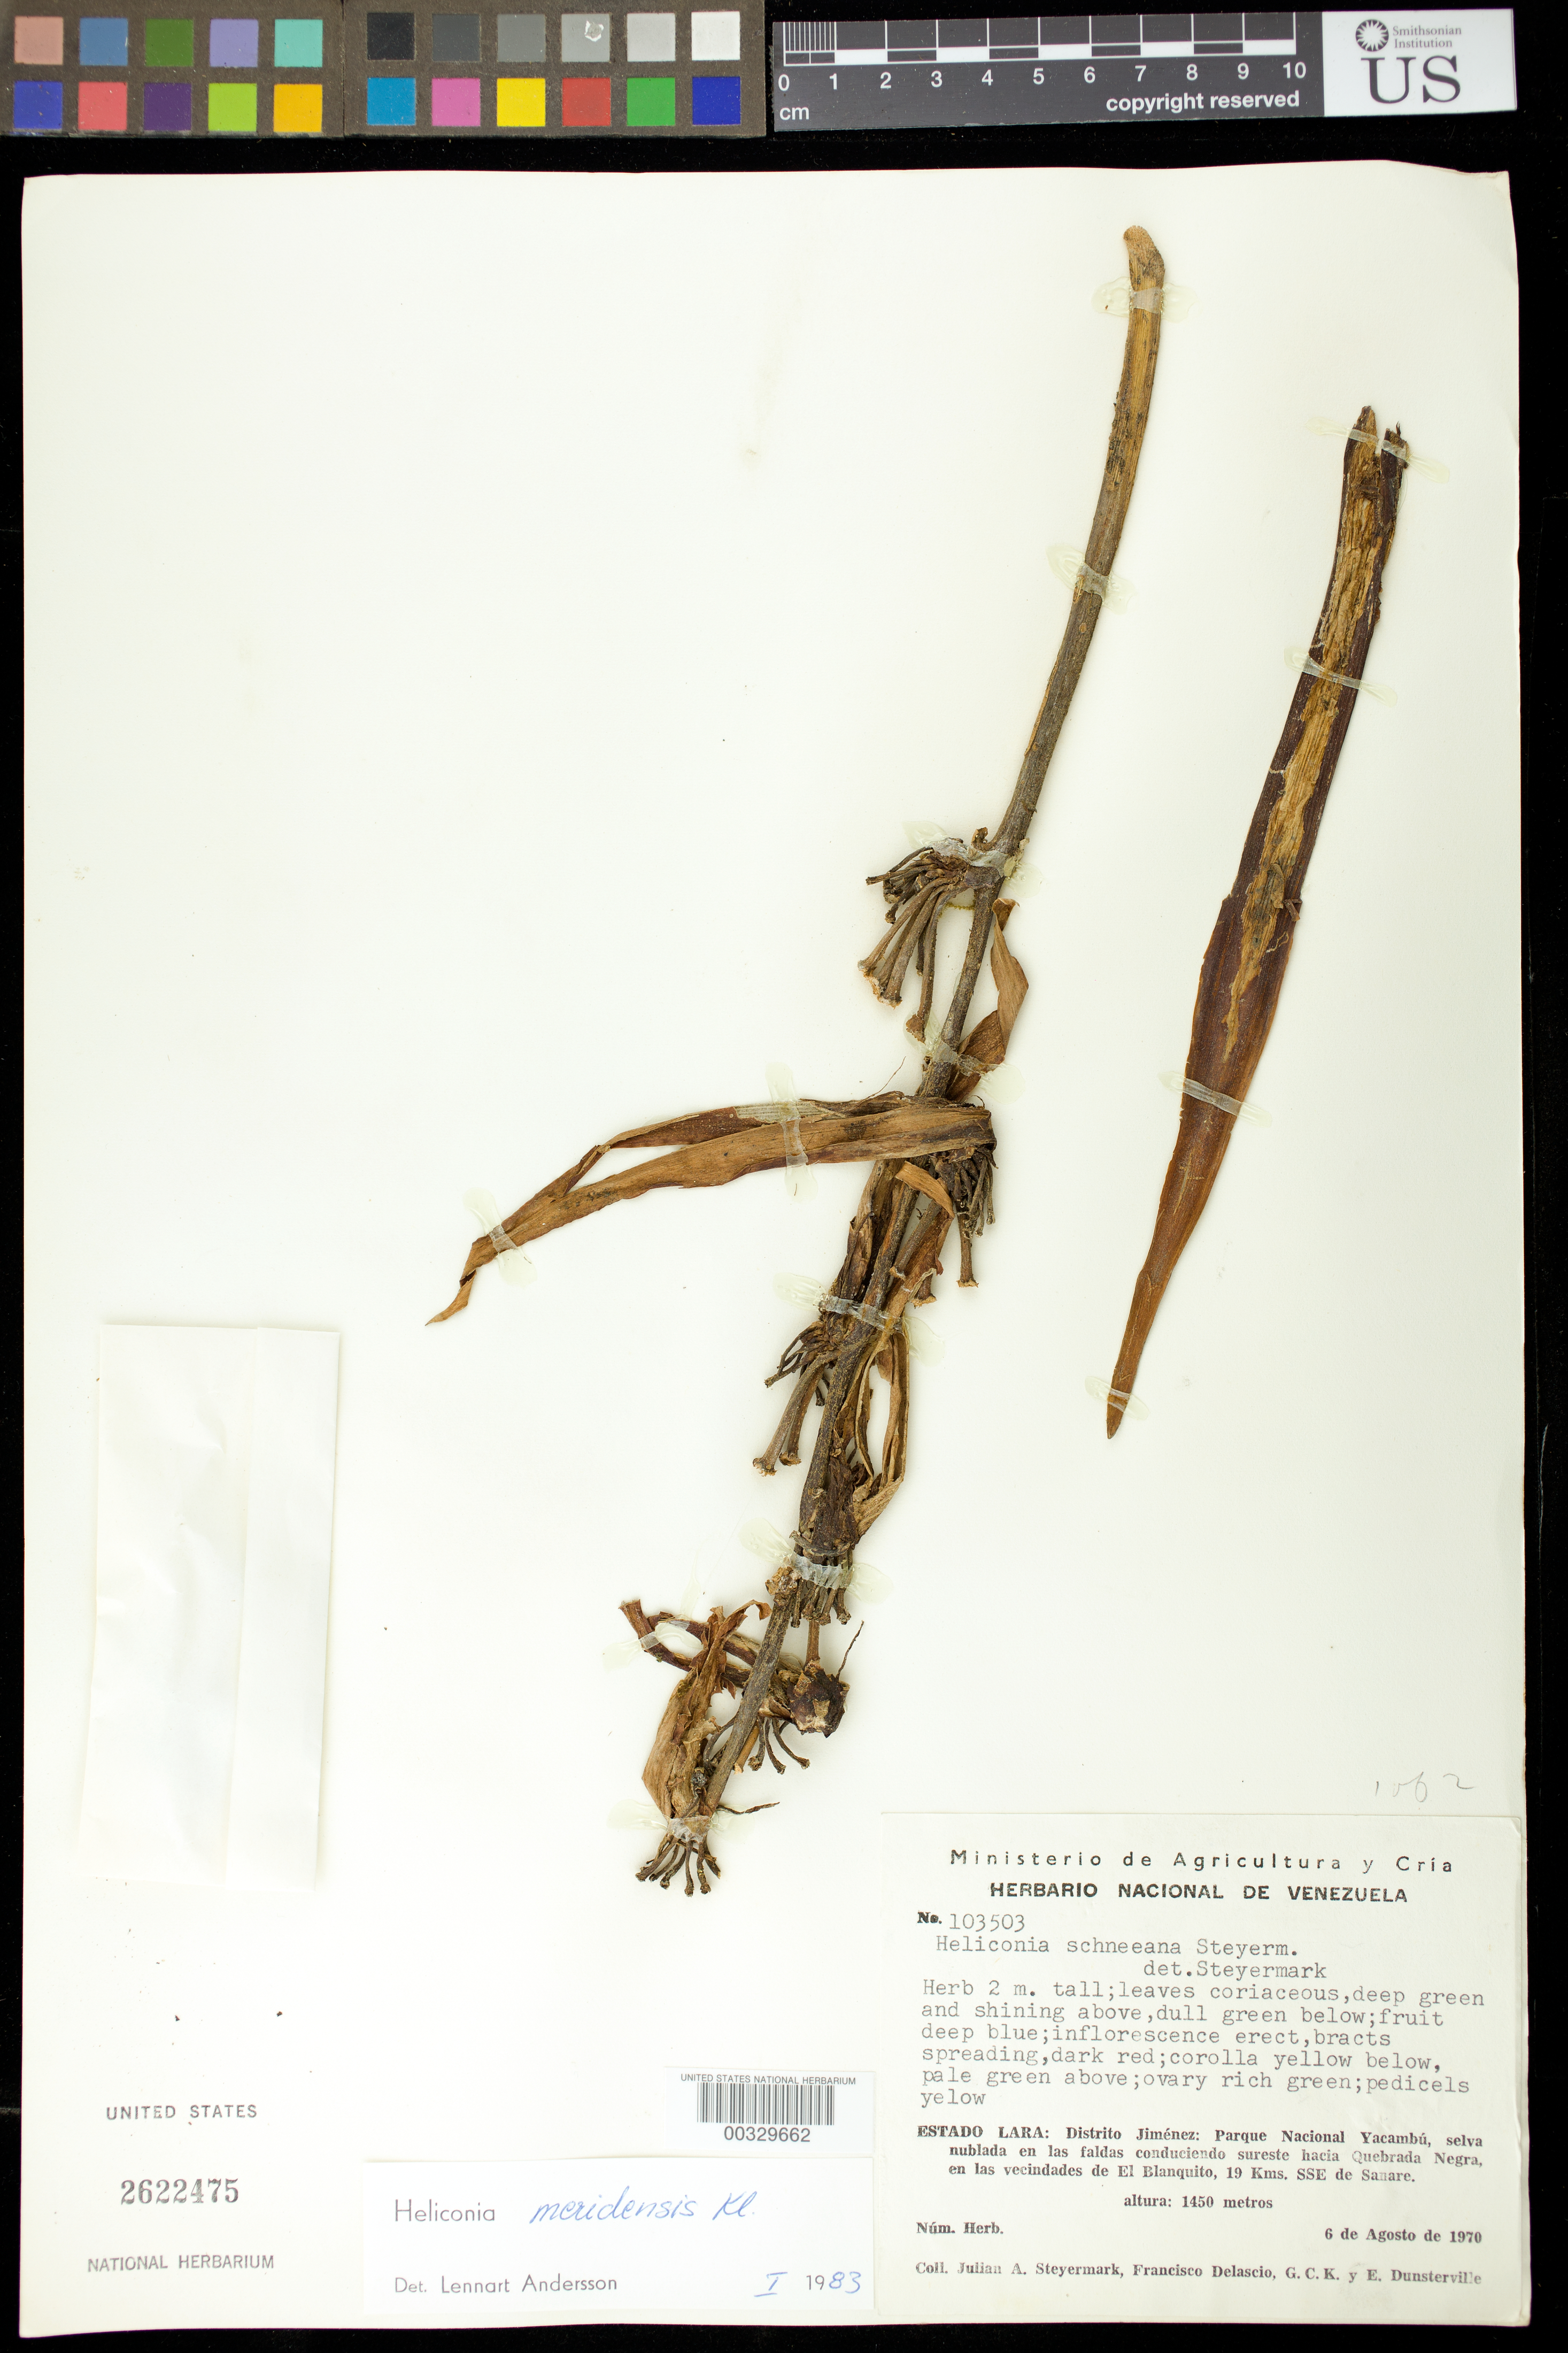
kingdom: Plantae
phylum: Tracheophyta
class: Magnoliopsida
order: Saxifragales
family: Grossulariaceae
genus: Ribes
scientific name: Ribes atropurpureum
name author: C.A. Mey.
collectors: J. Steyermark, F. Delascio C., G. C. K. Dunsterville & E. Dunsterville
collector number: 103503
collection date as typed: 06 Aug 1970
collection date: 1970-08-06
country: Venezuela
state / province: Lara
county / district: Jiménez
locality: Parque Nacional Yacambú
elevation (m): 1450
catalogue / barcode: US 2622475